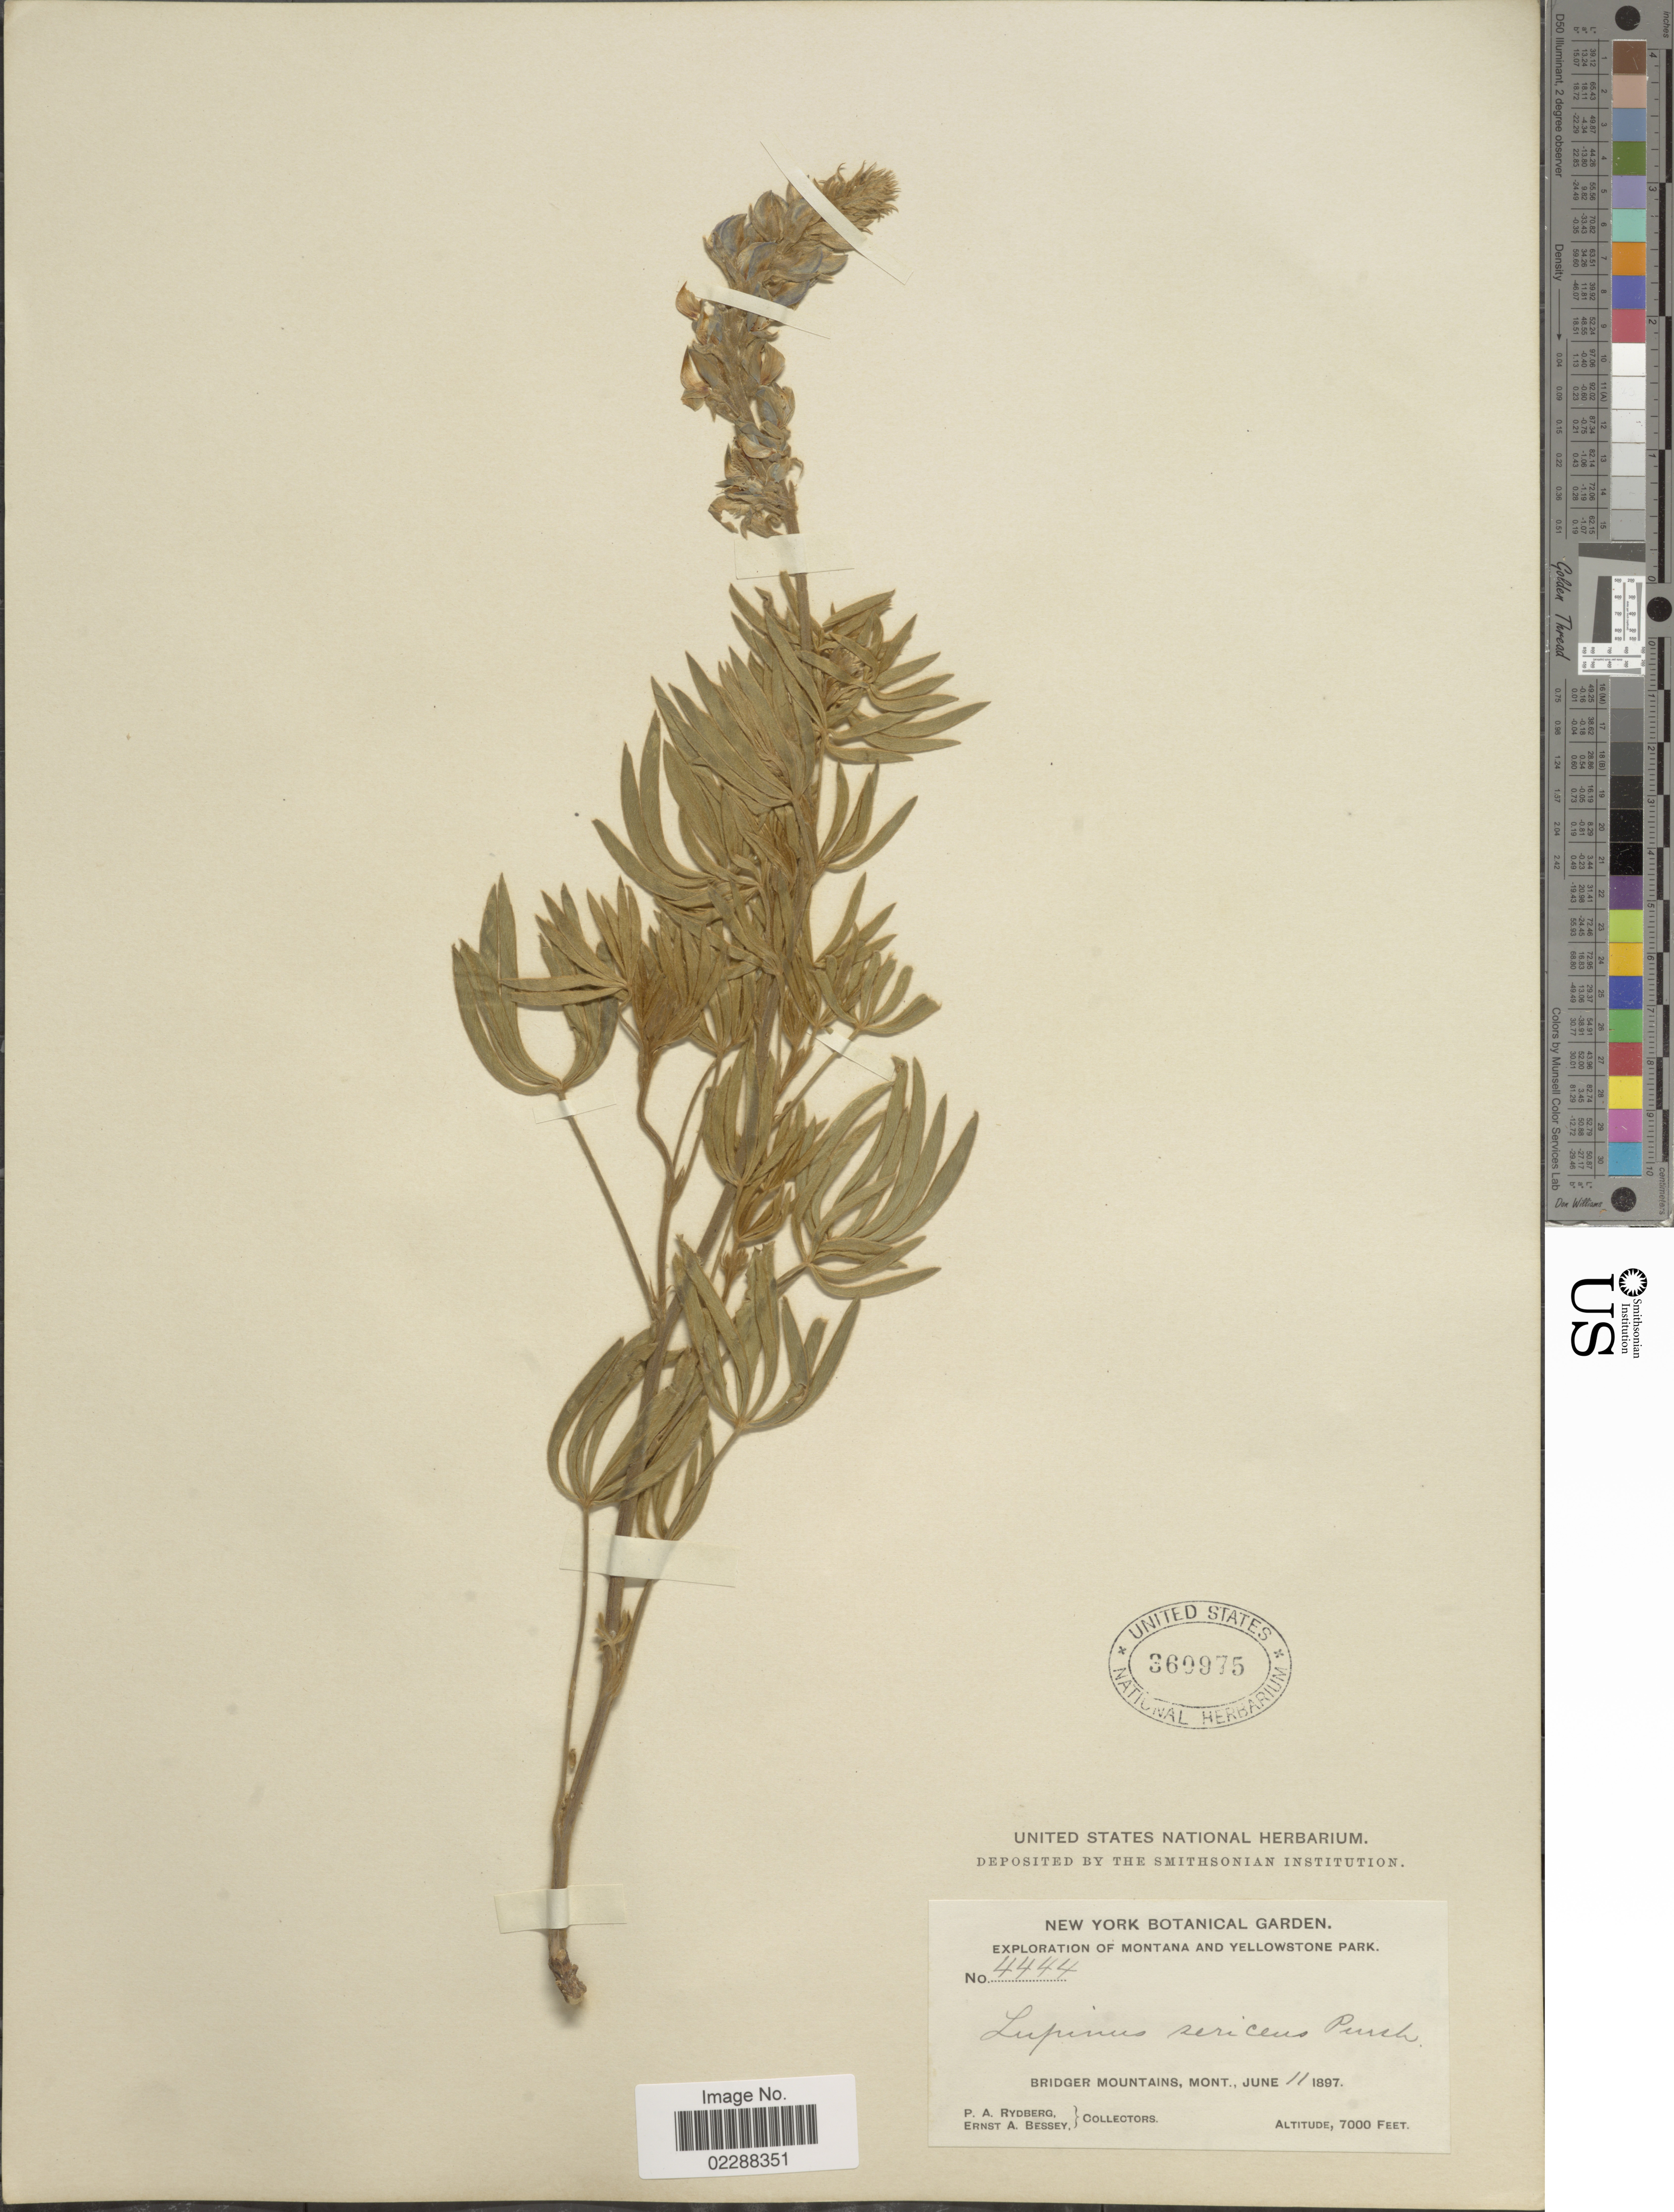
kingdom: Plantae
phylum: Tracheophyta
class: Magnoliopsida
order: Fabales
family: Fabaceae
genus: Lupinus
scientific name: Lupinus sp.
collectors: P. A. Rydberg & E. A. Bessey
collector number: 4444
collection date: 1897-06-11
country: United States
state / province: Montana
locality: Montana and Yellowstone Park, Bridger Mountains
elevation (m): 2134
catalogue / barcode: US 369975